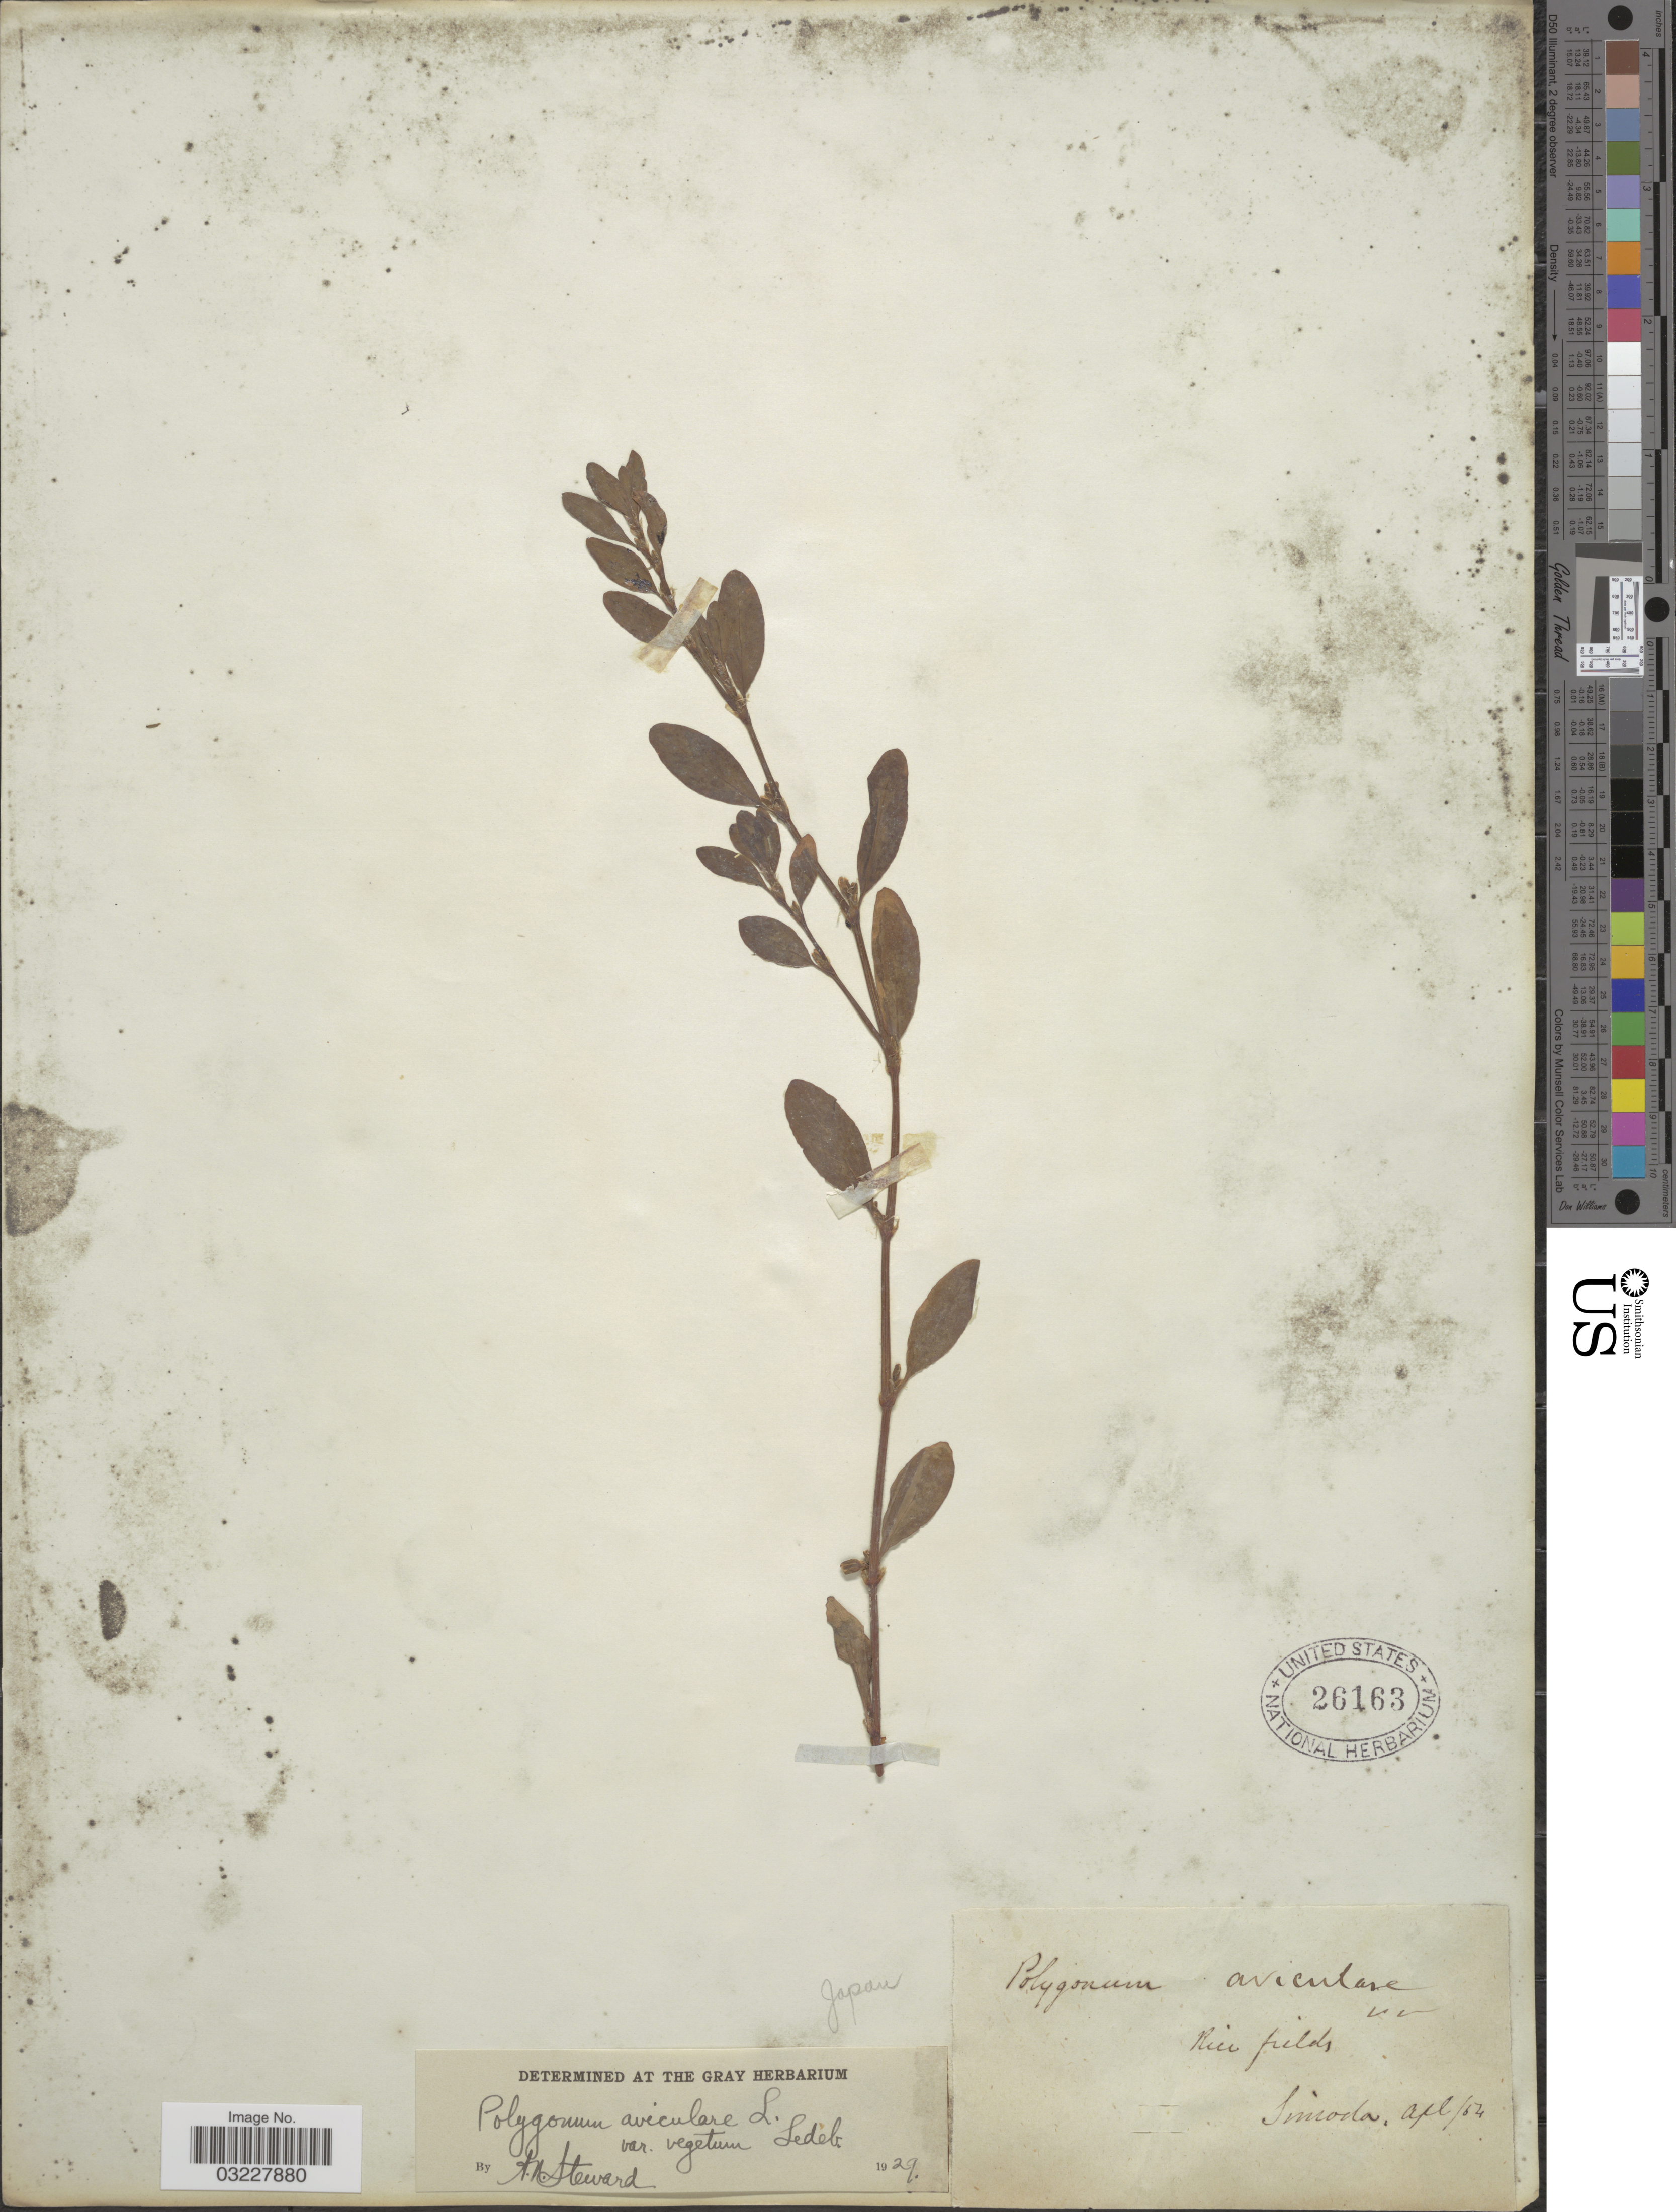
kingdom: Plantae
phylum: Tracheophyta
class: Magnoliopsida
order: Caryophyllales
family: Polygonaceae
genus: Polygonum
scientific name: Polygonum aviculare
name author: L.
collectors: Simoda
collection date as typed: Transcribed d/m/y: /4/54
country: Japan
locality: Rice fields.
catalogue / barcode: US 26163